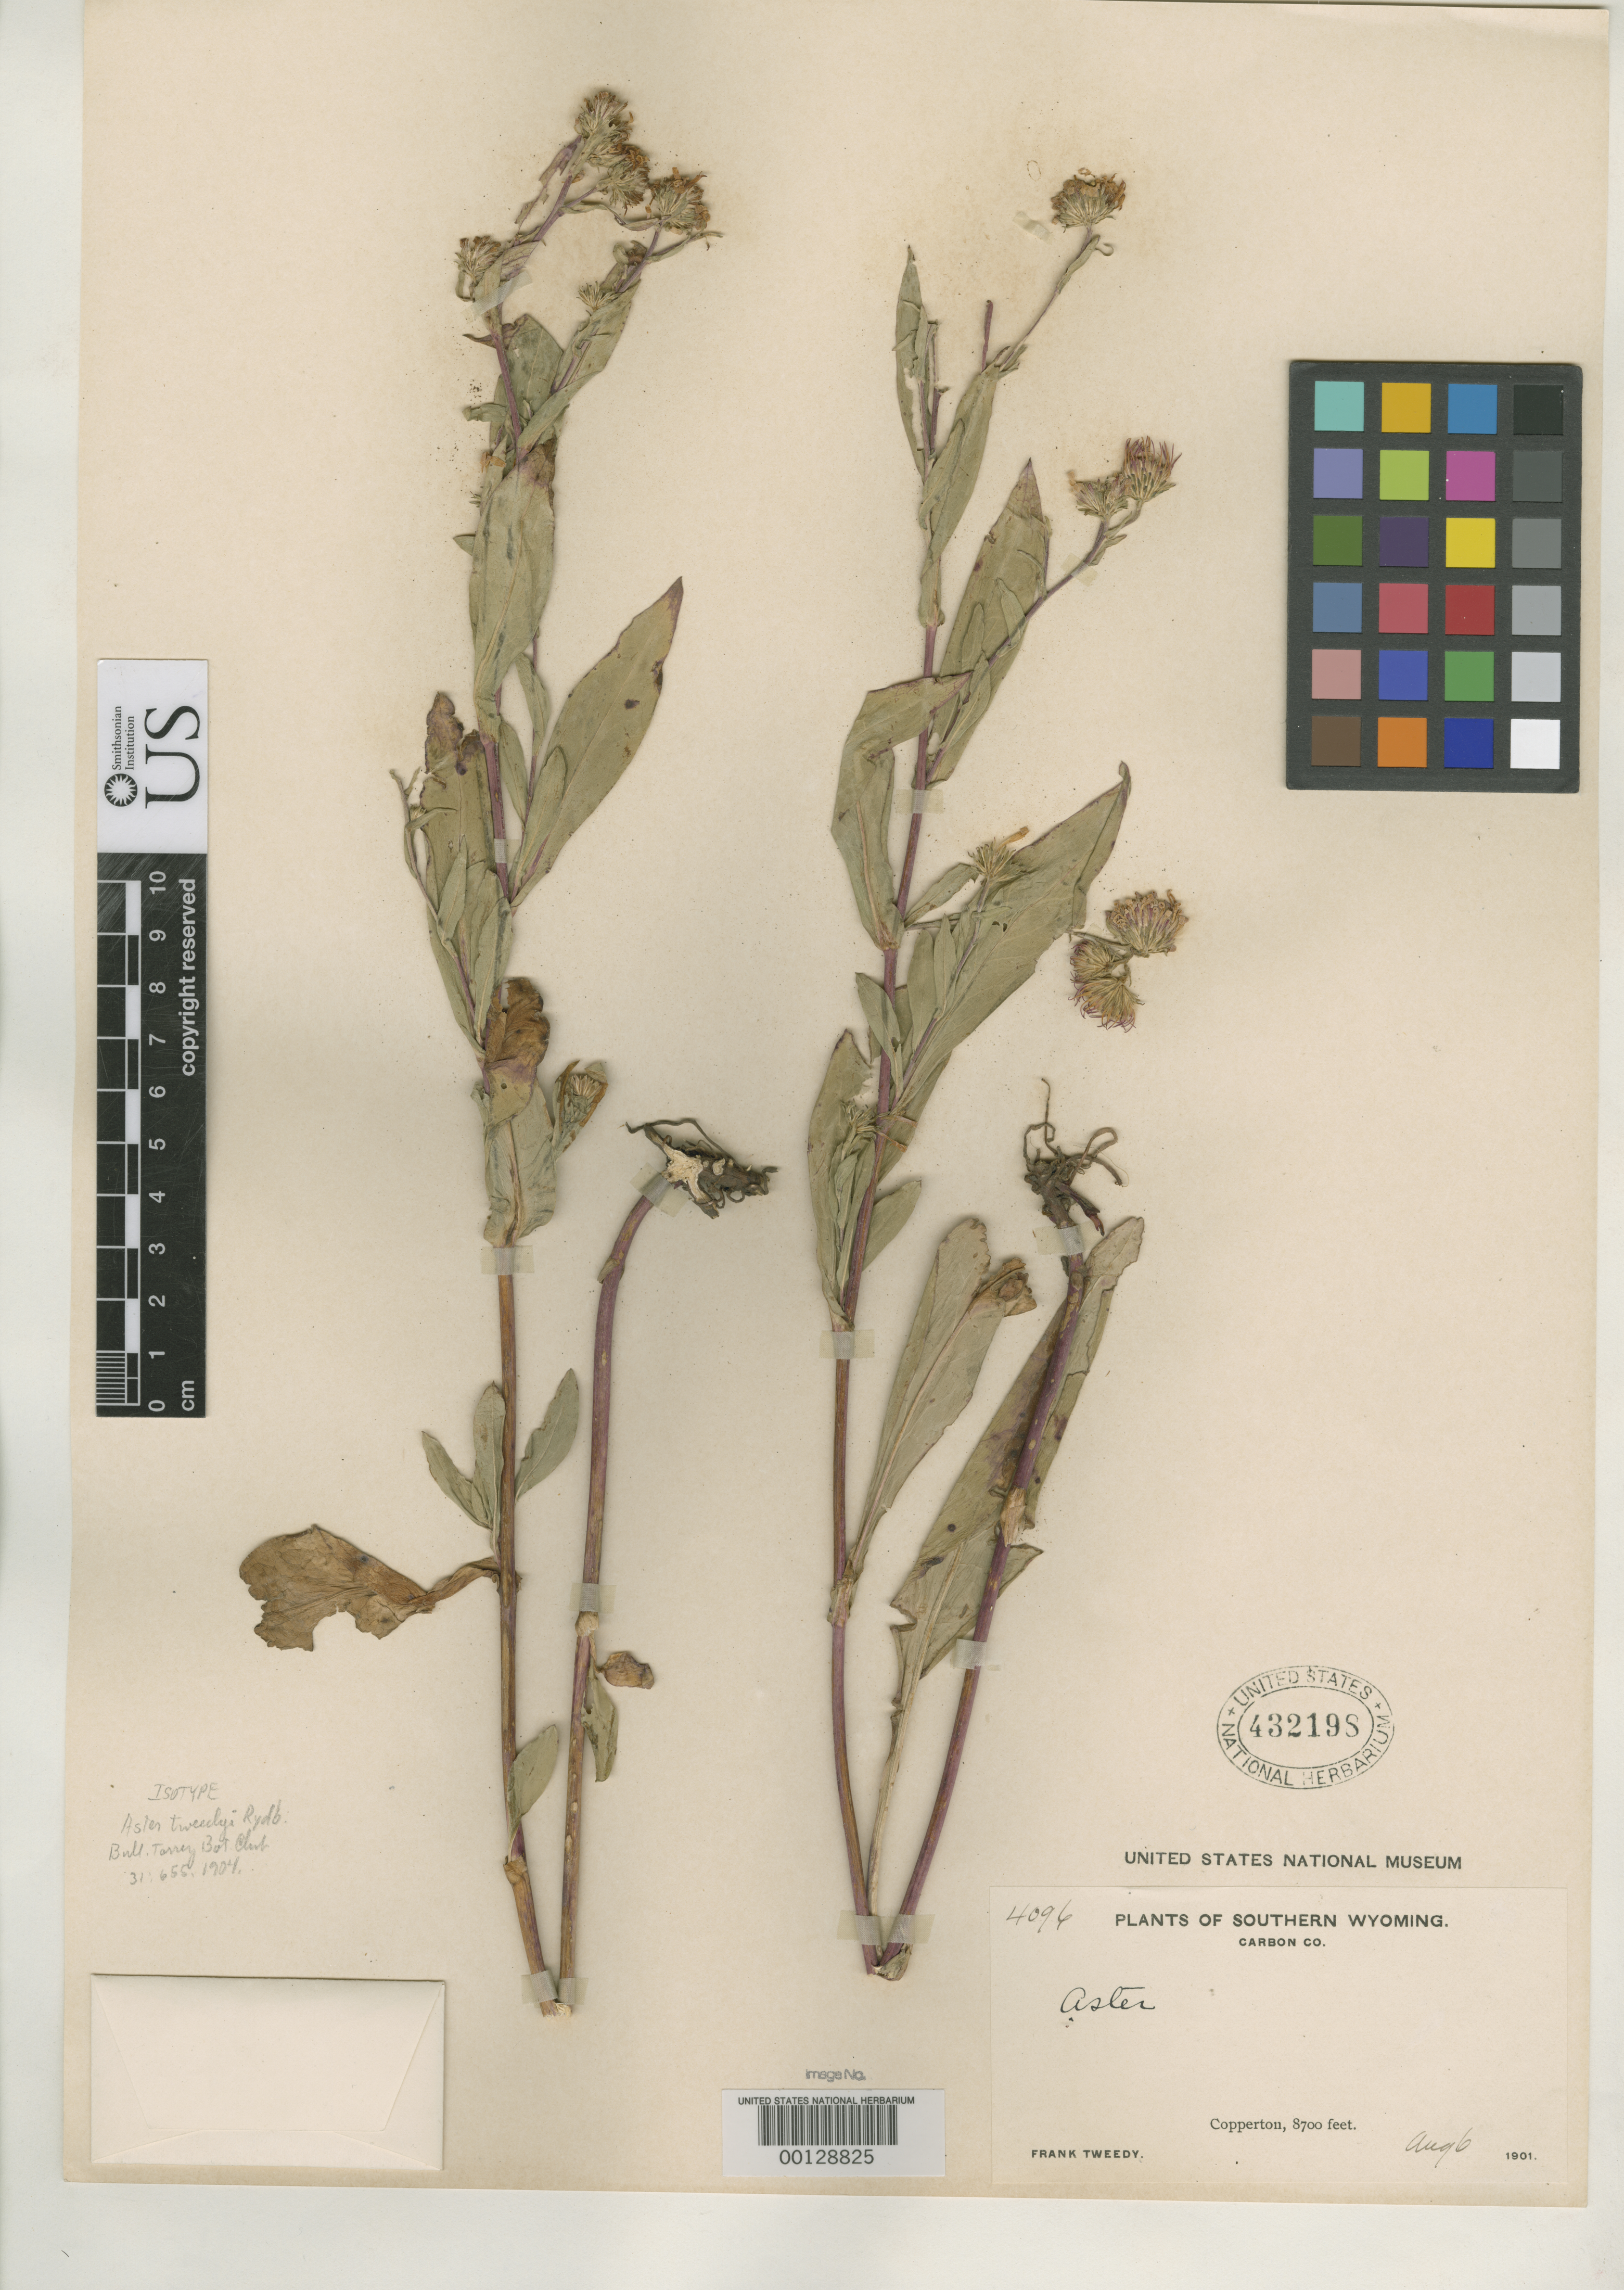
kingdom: Plantae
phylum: Tracheophyta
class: Magnoliopsida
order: Asterales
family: Asteraceae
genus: Aster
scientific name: Aster tweedyi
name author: Rydb.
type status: Isotype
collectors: F. Tweedy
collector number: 4096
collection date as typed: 06 Aug 1901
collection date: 1901-08-06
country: United States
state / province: Wyoming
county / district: Carbon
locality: Copperton.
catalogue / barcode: US 432198